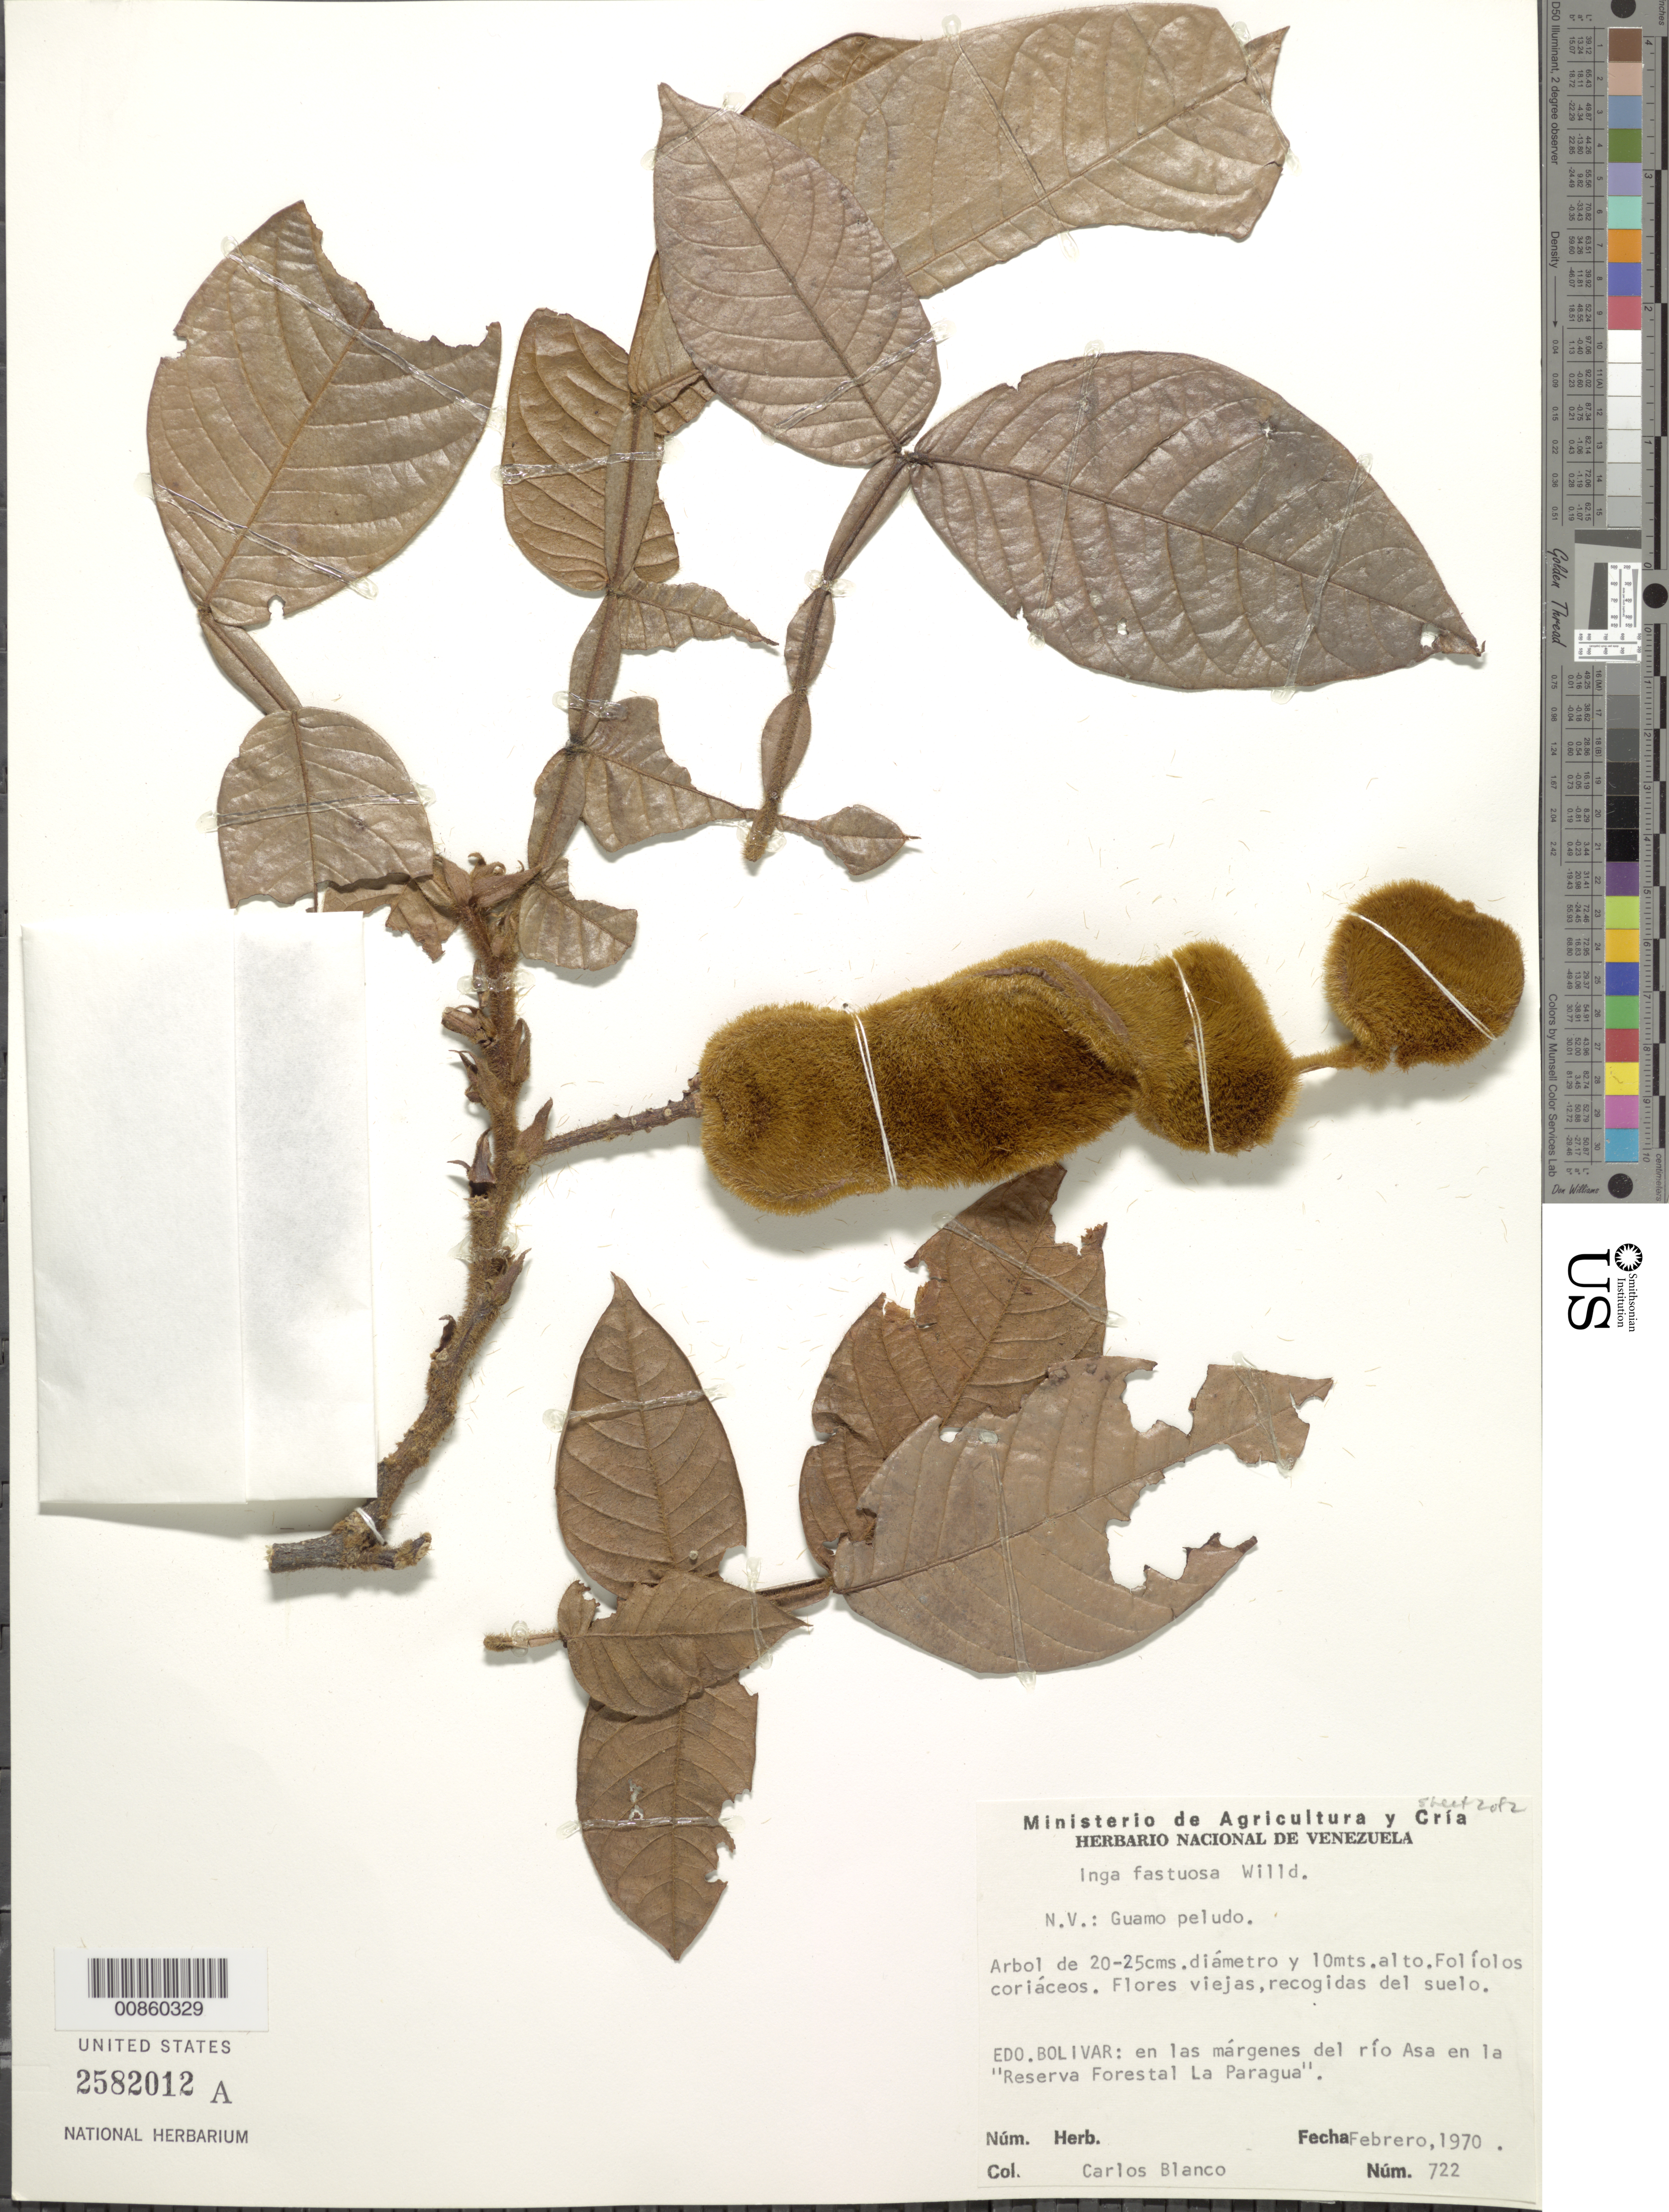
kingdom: Plantae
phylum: Tracheophyta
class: Magnoliopsida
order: Fabales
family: Fabaceae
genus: Inga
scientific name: Inga fastuosa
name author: (Jacq.) Willd.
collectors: C. Blanco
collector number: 722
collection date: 1970-02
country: Venezuela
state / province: Bolivar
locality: Edo. Bolivar: en las margenes del rio Asa en la "Reserva Forestal La Paragua"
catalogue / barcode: US 2582012A